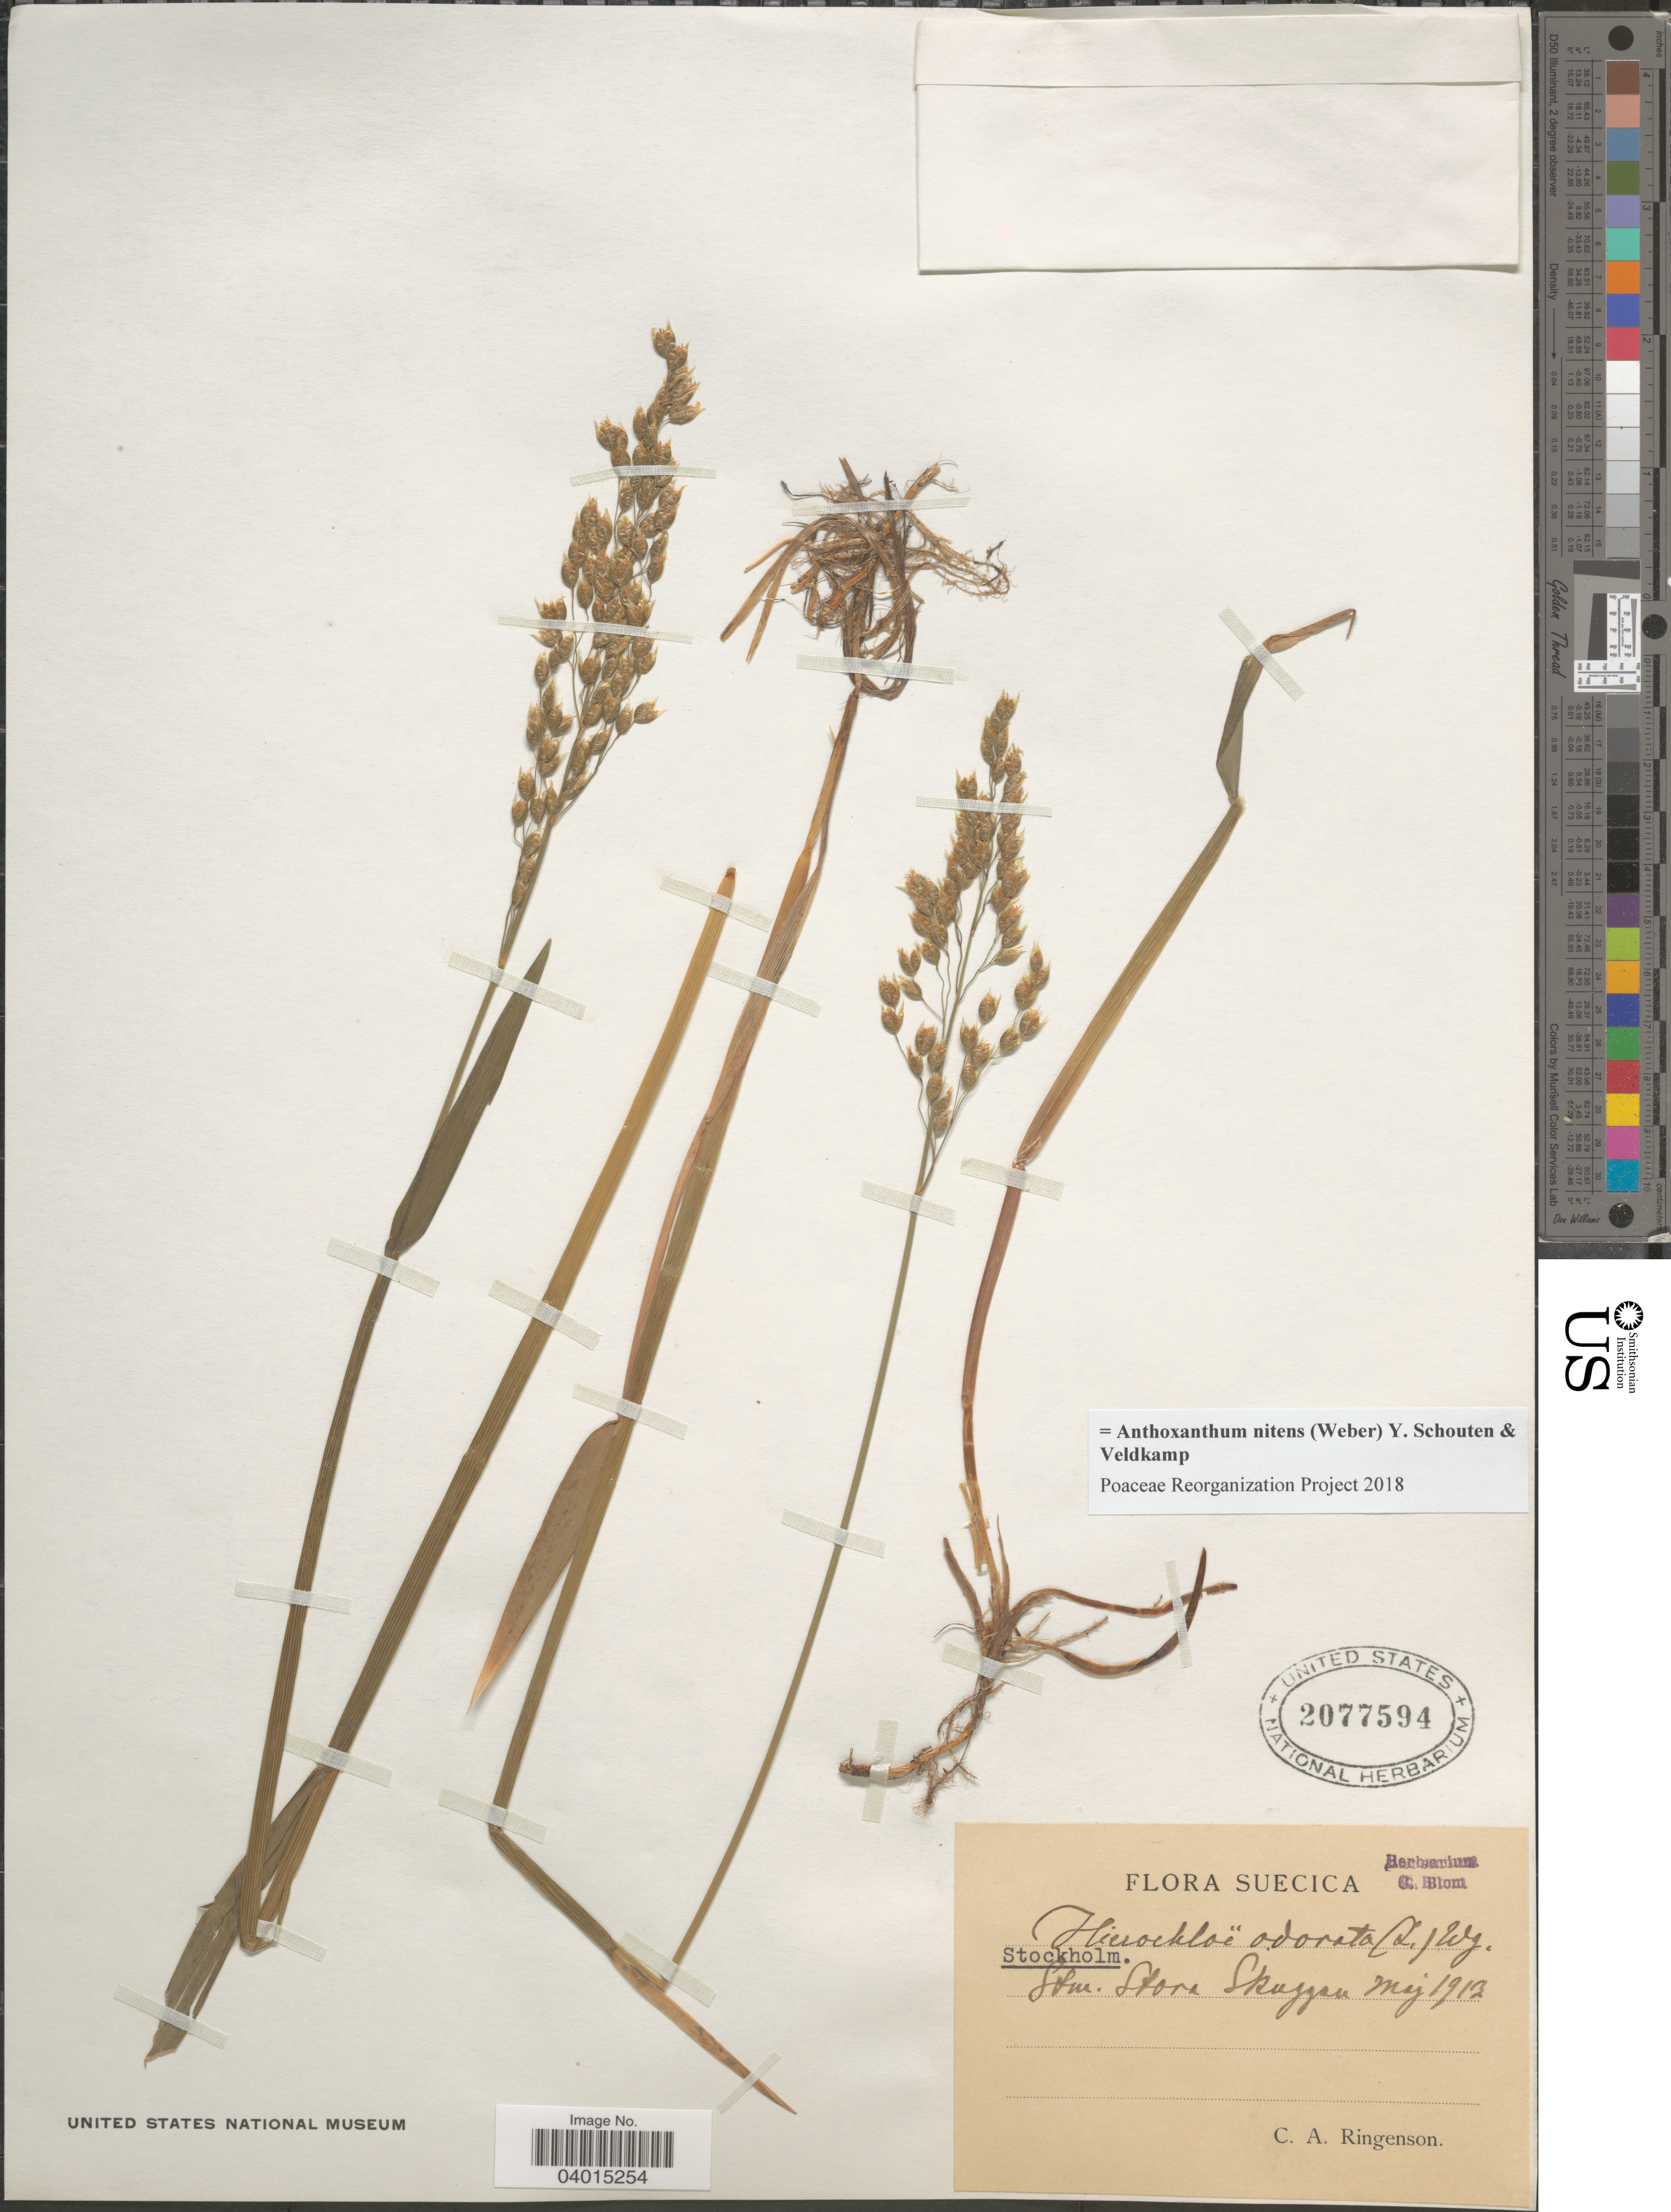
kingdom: Plantae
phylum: Tracheophyta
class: Liliopsida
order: Poales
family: Poaceae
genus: Anthoxanthum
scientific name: Anthoxanthum nitens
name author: (G.H. Weber) R.T.A. Schouten & Veldkamp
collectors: C. Ringenson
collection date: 1913-05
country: Sweden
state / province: Stockholm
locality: Suecica. Stockholm. Stm. Stora Skuggan.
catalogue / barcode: US 2077594